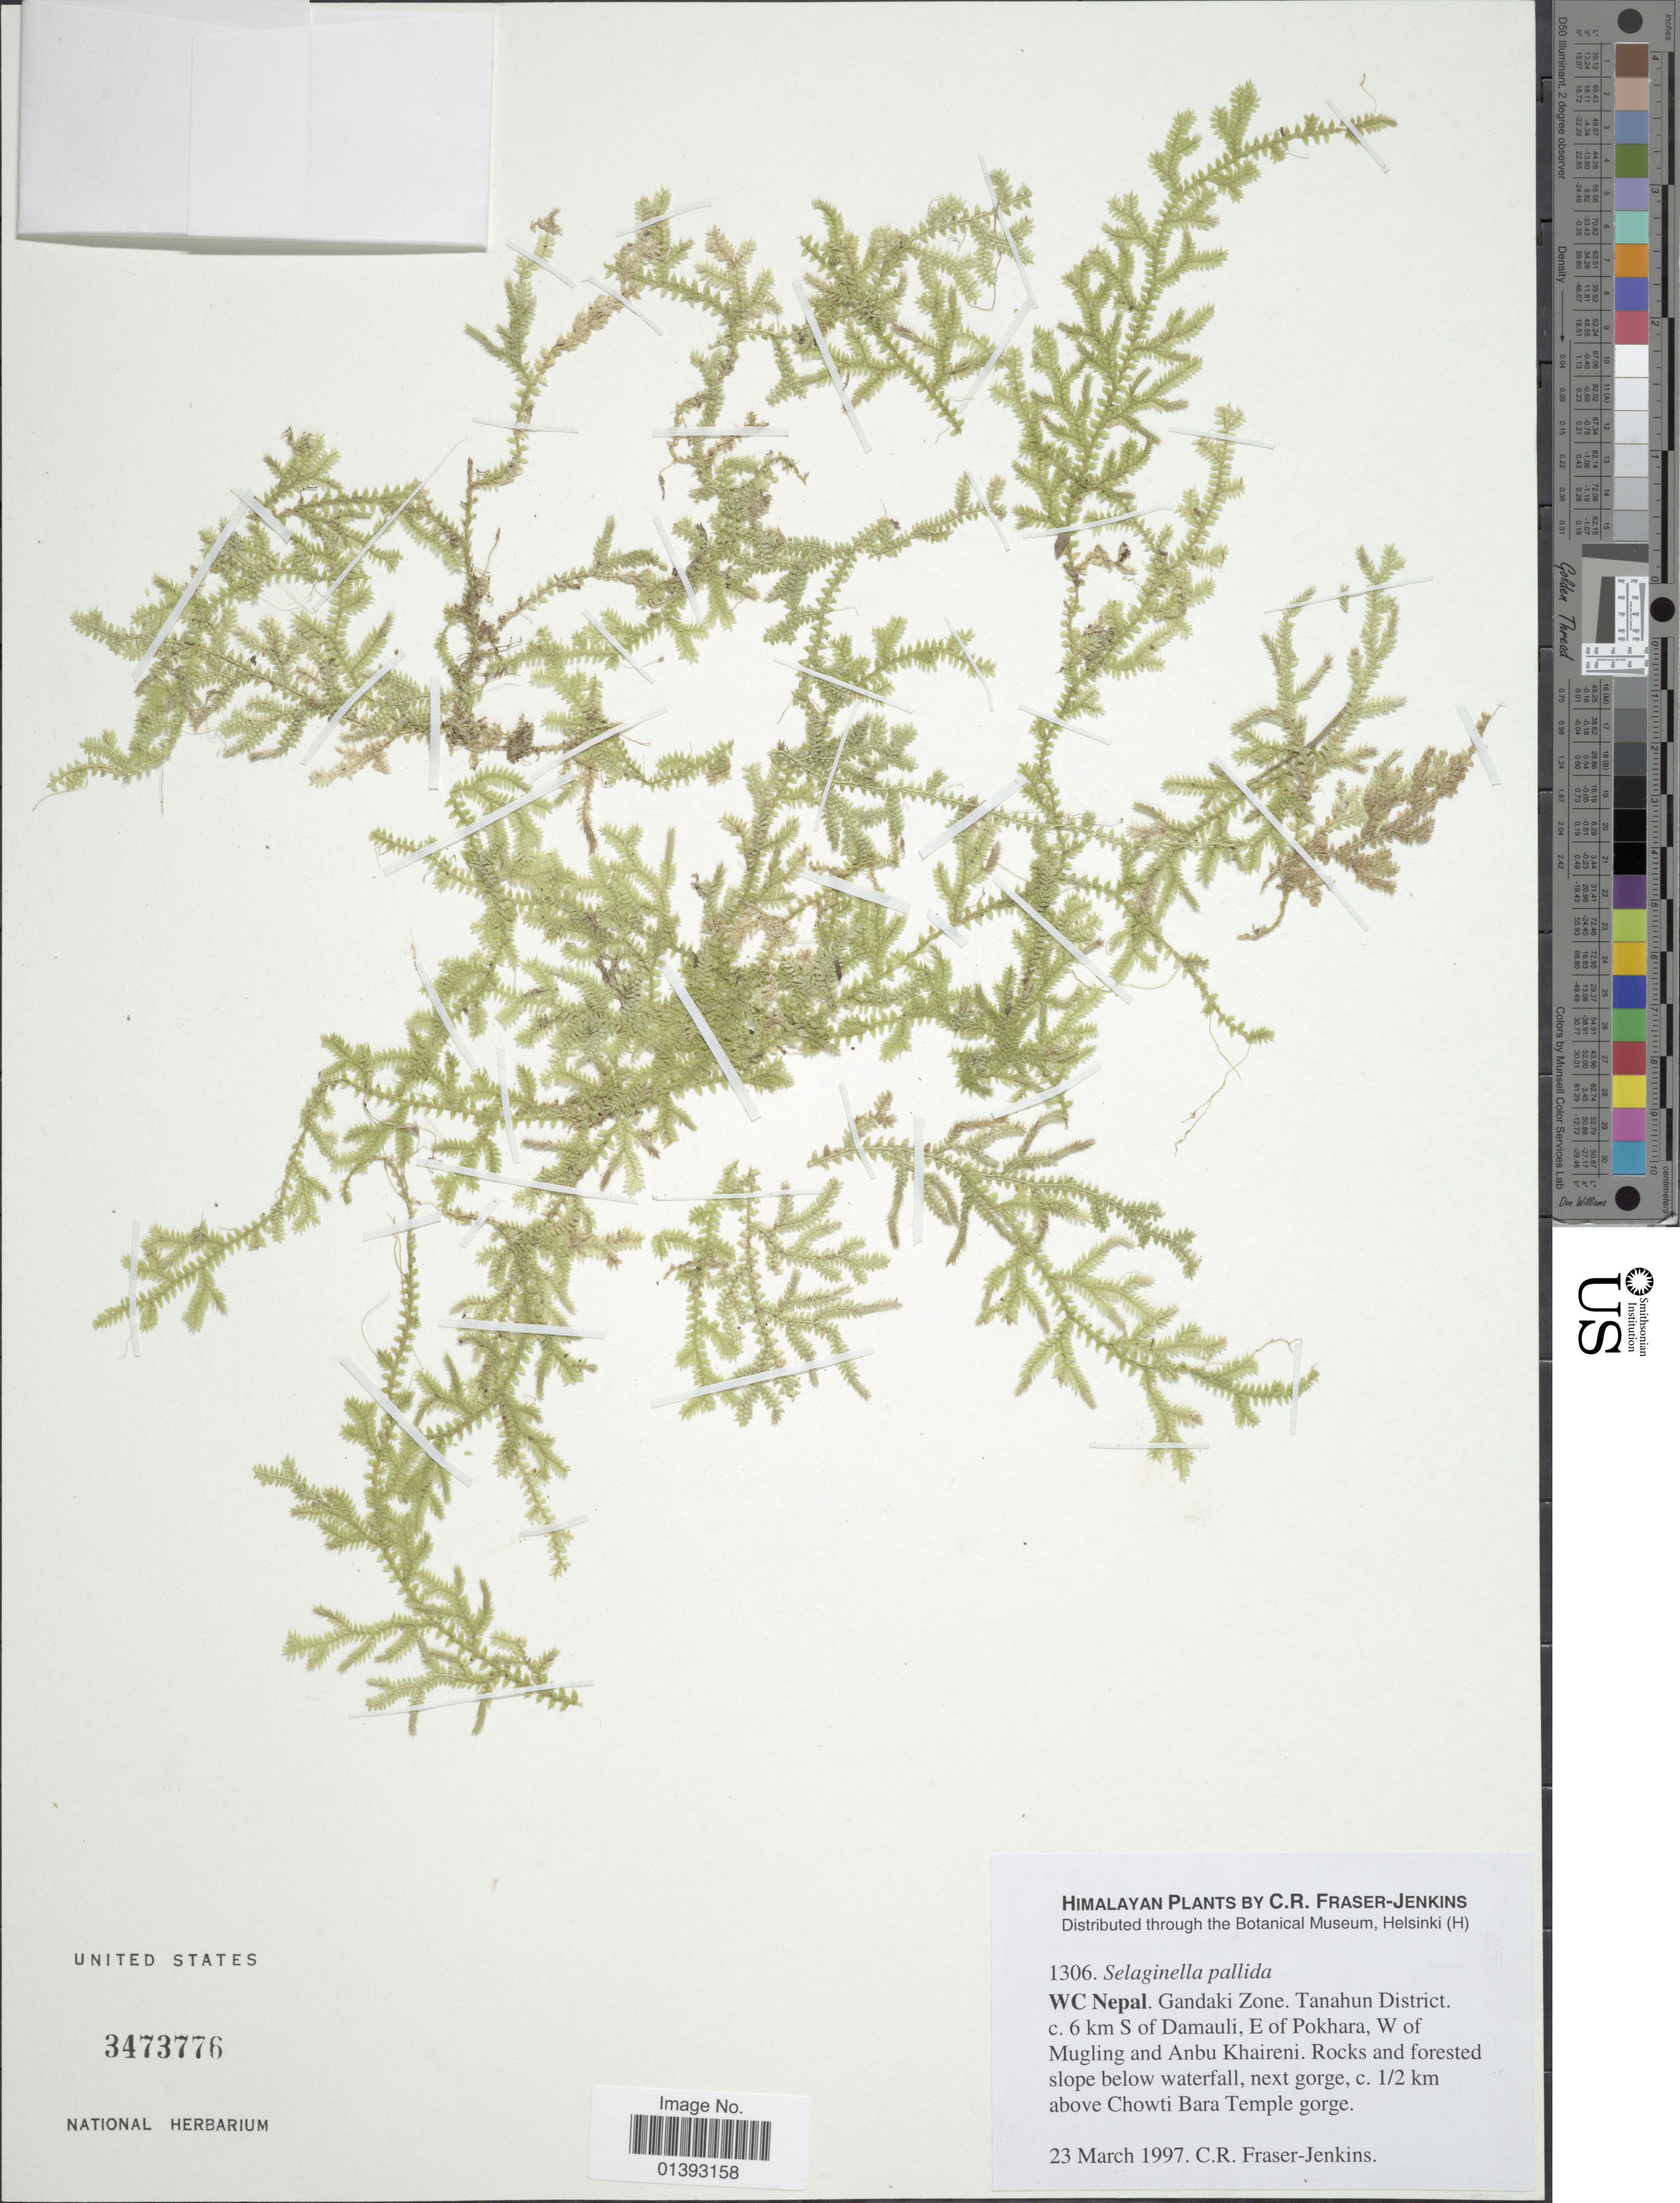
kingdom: Plantae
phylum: Tracheophyta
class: Lycopodiopsida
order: Selaginellales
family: Selaginellaceae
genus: Selaginella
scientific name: Selaginella pallida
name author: (Hook. & Grev.) Spring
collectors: C. R. Fraser-Jenkins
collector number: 1306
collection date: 1997-03-23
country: Nepal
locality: WC Nepal, Gandaki Zone, Tanahun District, c. 6km S of Damauli, E of Pokhara, W of Mugling and Anbu Khaireni, Rocks and forested slope below waterfall, next gorge, c. ½km above Chowti Bara Temple gorge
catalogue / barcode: US 3473776